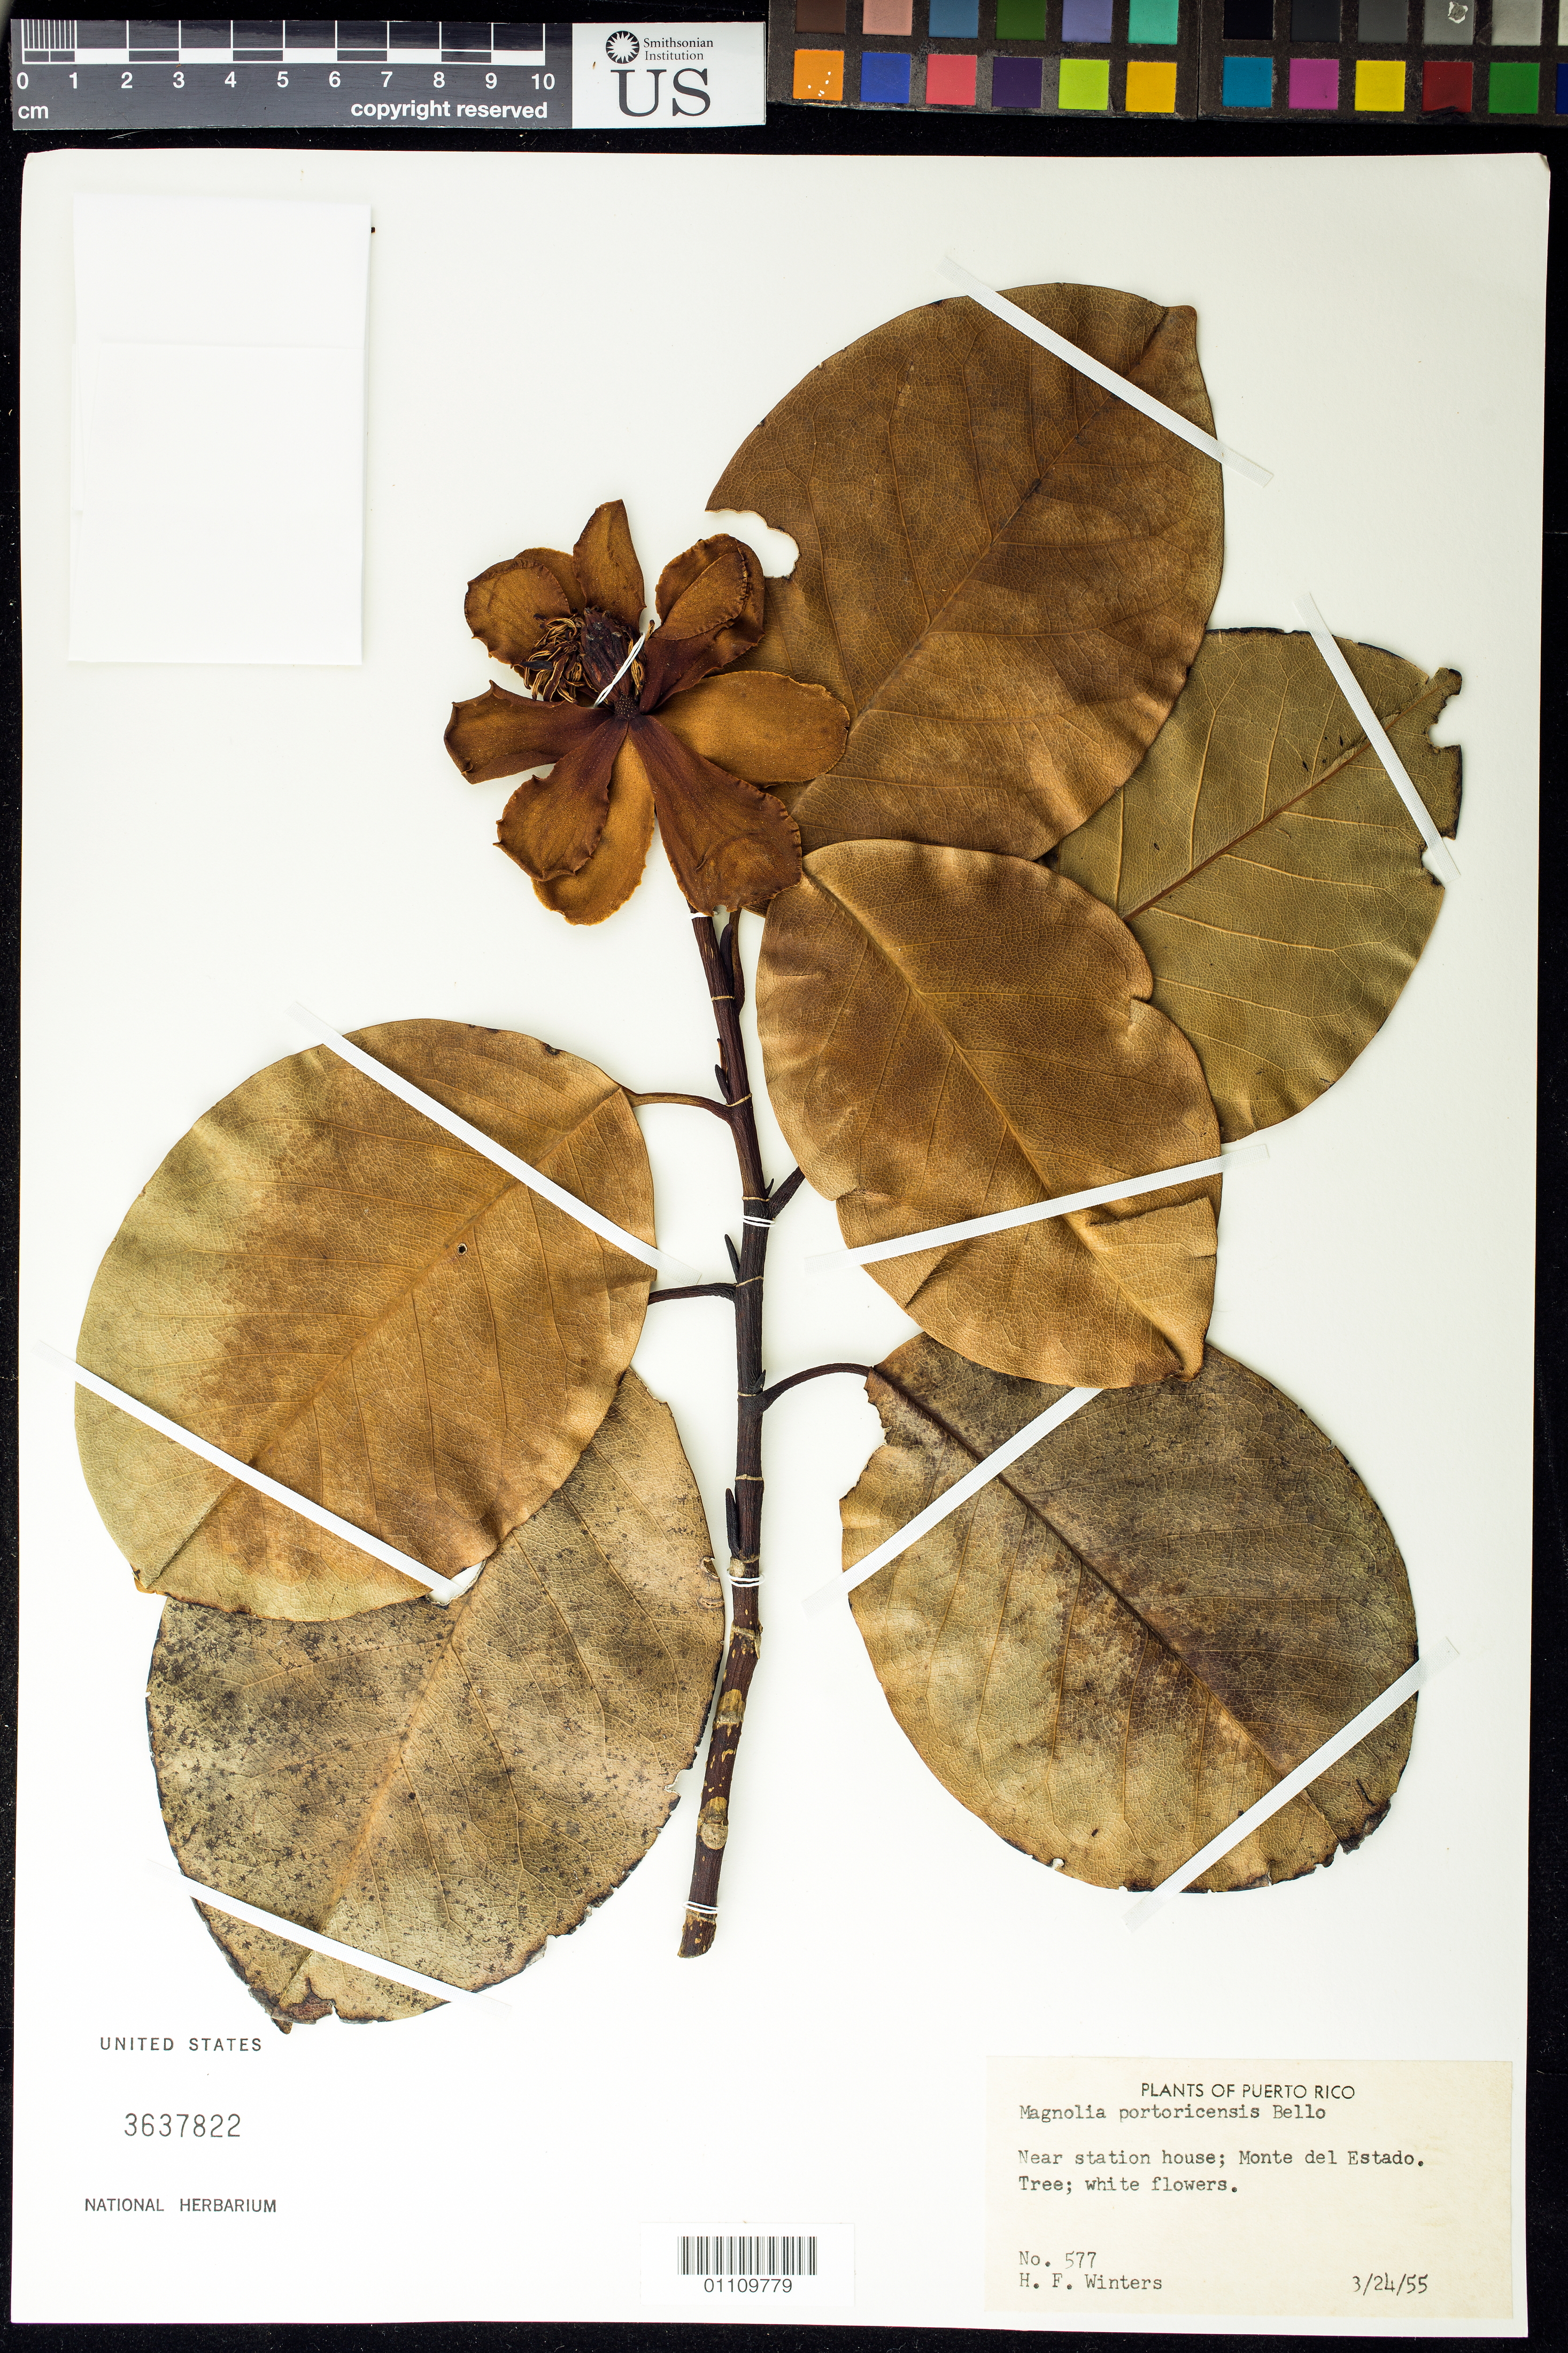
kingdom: Plantae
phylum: Tracheophyta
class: Magnoliopsida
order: Magnoliales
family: Magnoliaceae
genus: Magnolia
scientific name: Magnolia portoricensis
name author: Bello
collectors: H. Winters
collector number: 577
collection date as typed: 24 Mar 1955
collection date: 1955-03-24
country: Puerto Rico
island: Puerto Rico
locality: Monte del Estado, near station house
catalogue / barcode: US 3637822